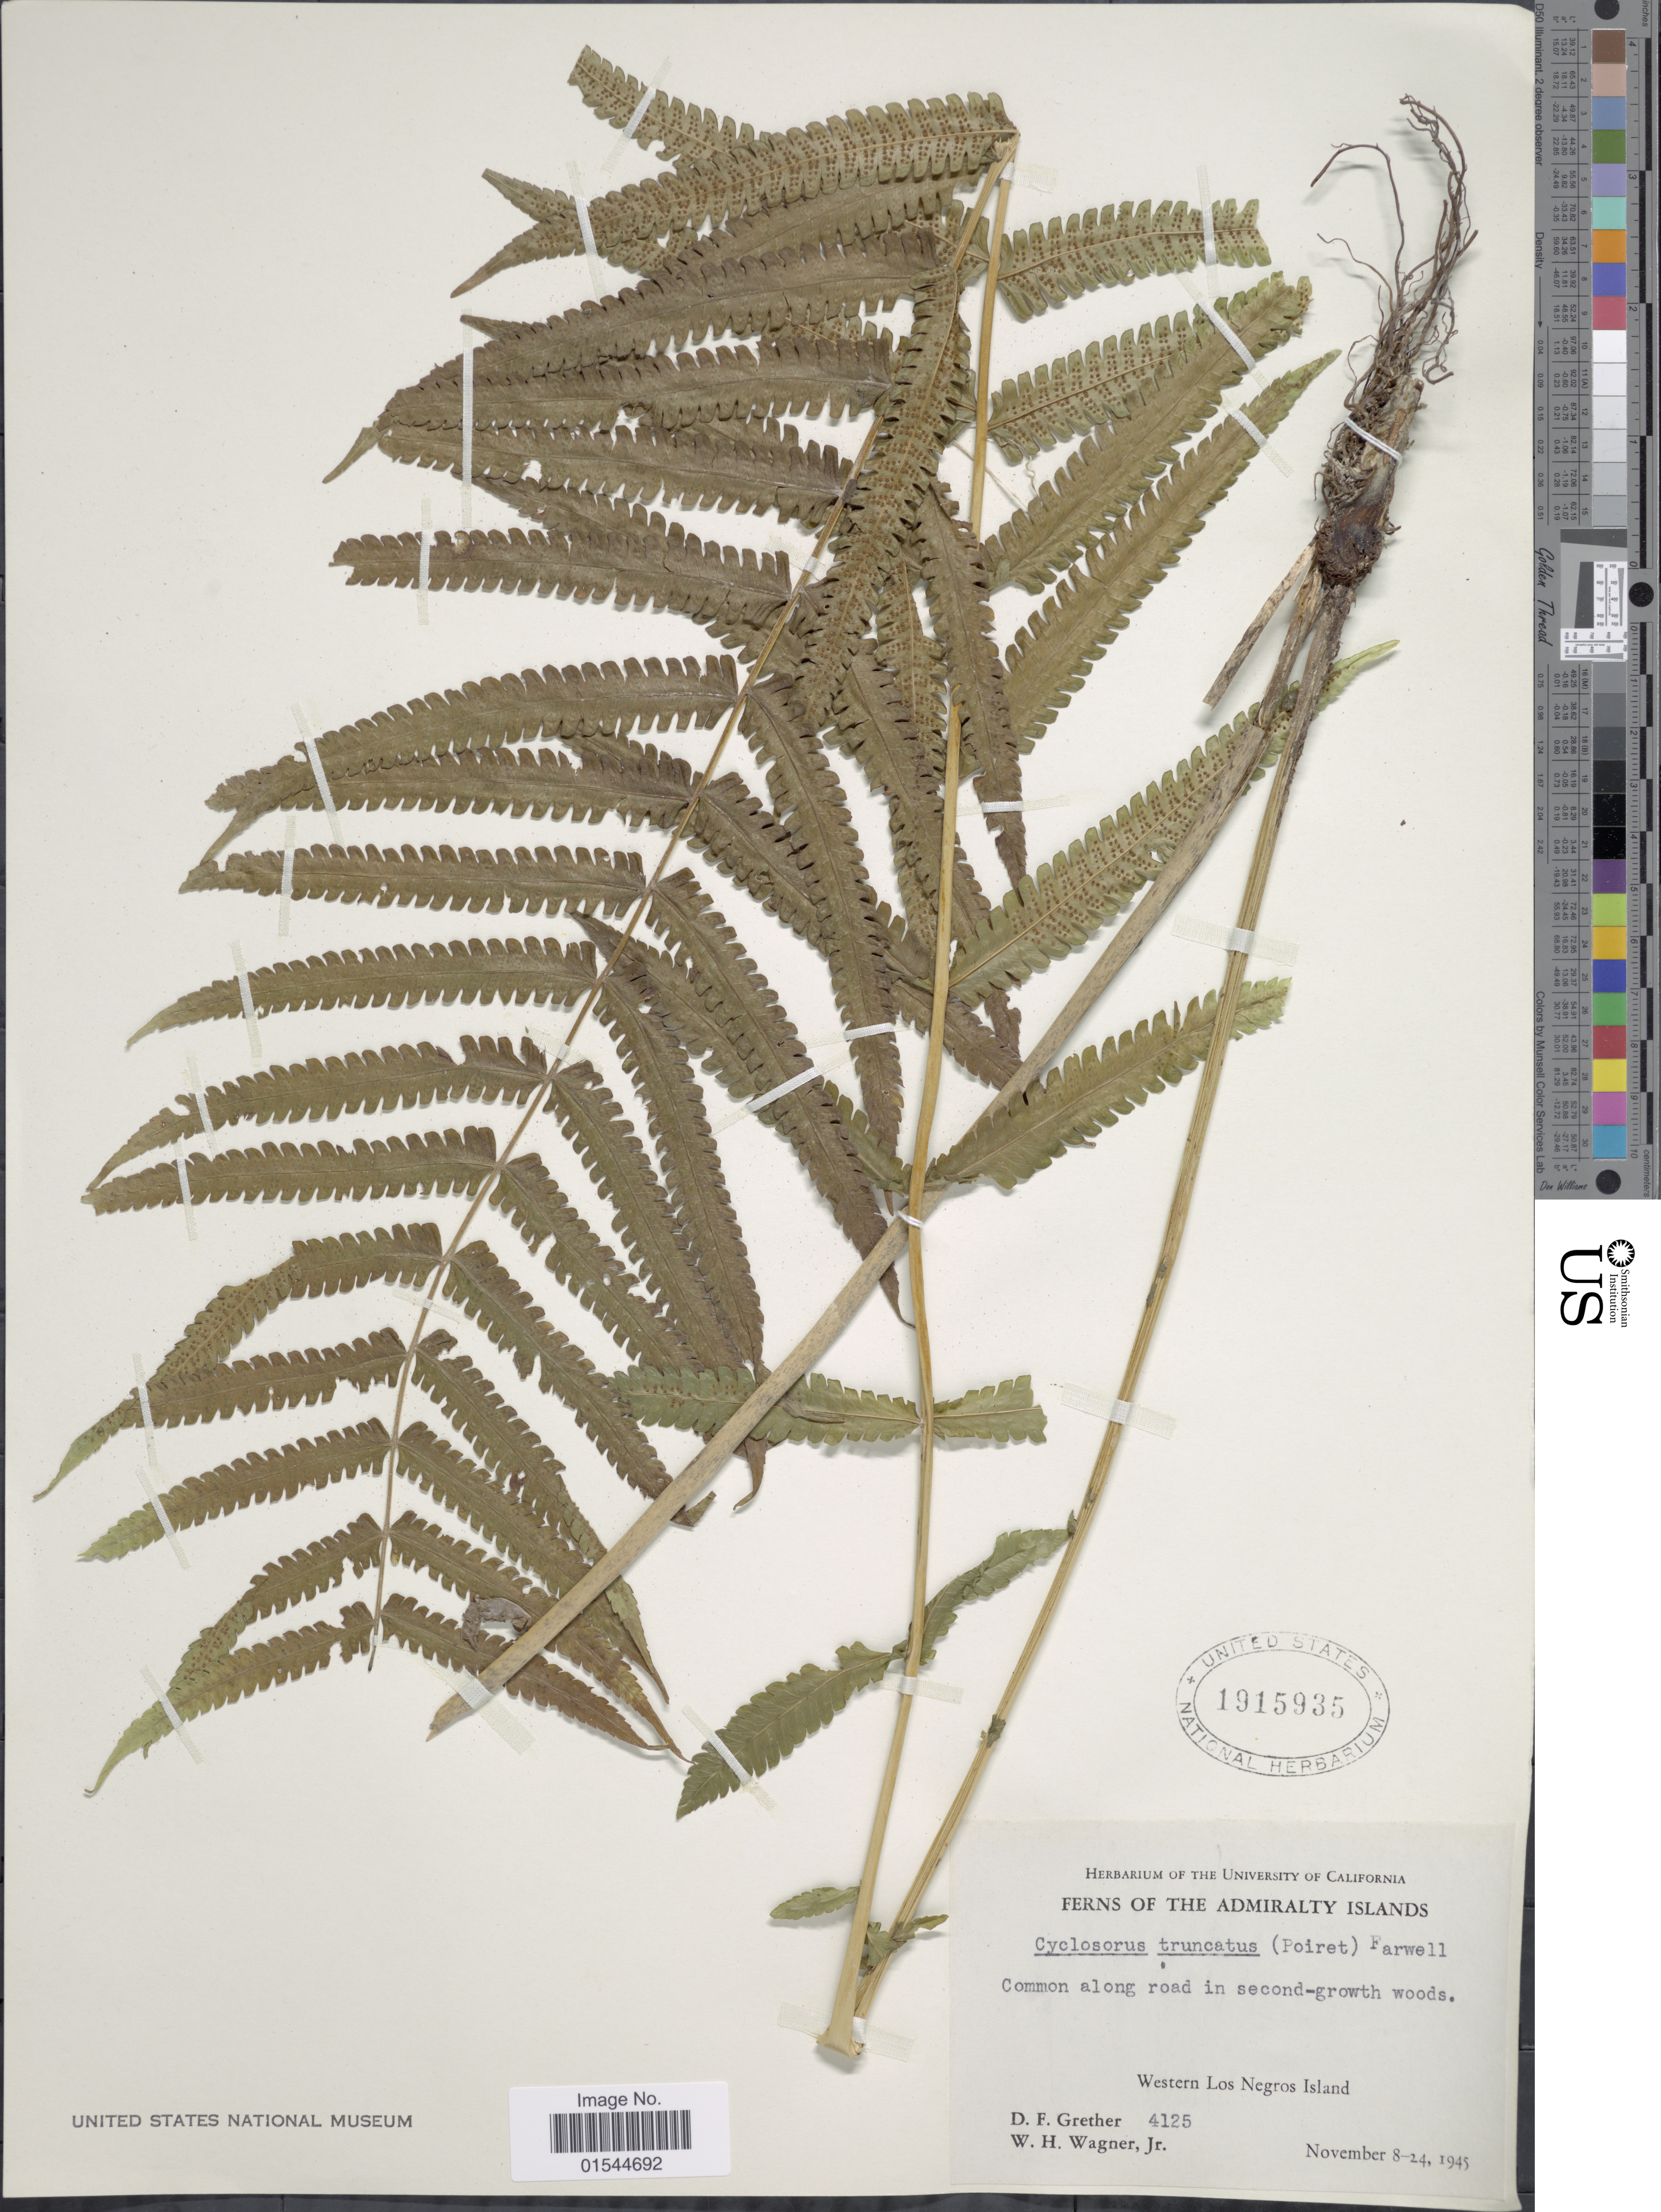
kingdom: Plantae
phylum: Tracheophyta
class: Polypodiopsida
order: Polypodiales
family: Thelypteridaceae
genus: Pneumatopteris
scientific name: Pneumatopteris truncata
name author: (Poir.) Holttum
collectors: D. F. Grether & W. H. Wagner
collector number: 4125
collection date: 1945-11-08/1945-11-24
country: Papua New Guinea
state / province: Manus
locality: Admiralty Islands, western Los Negros Island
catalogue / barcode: US 1915935